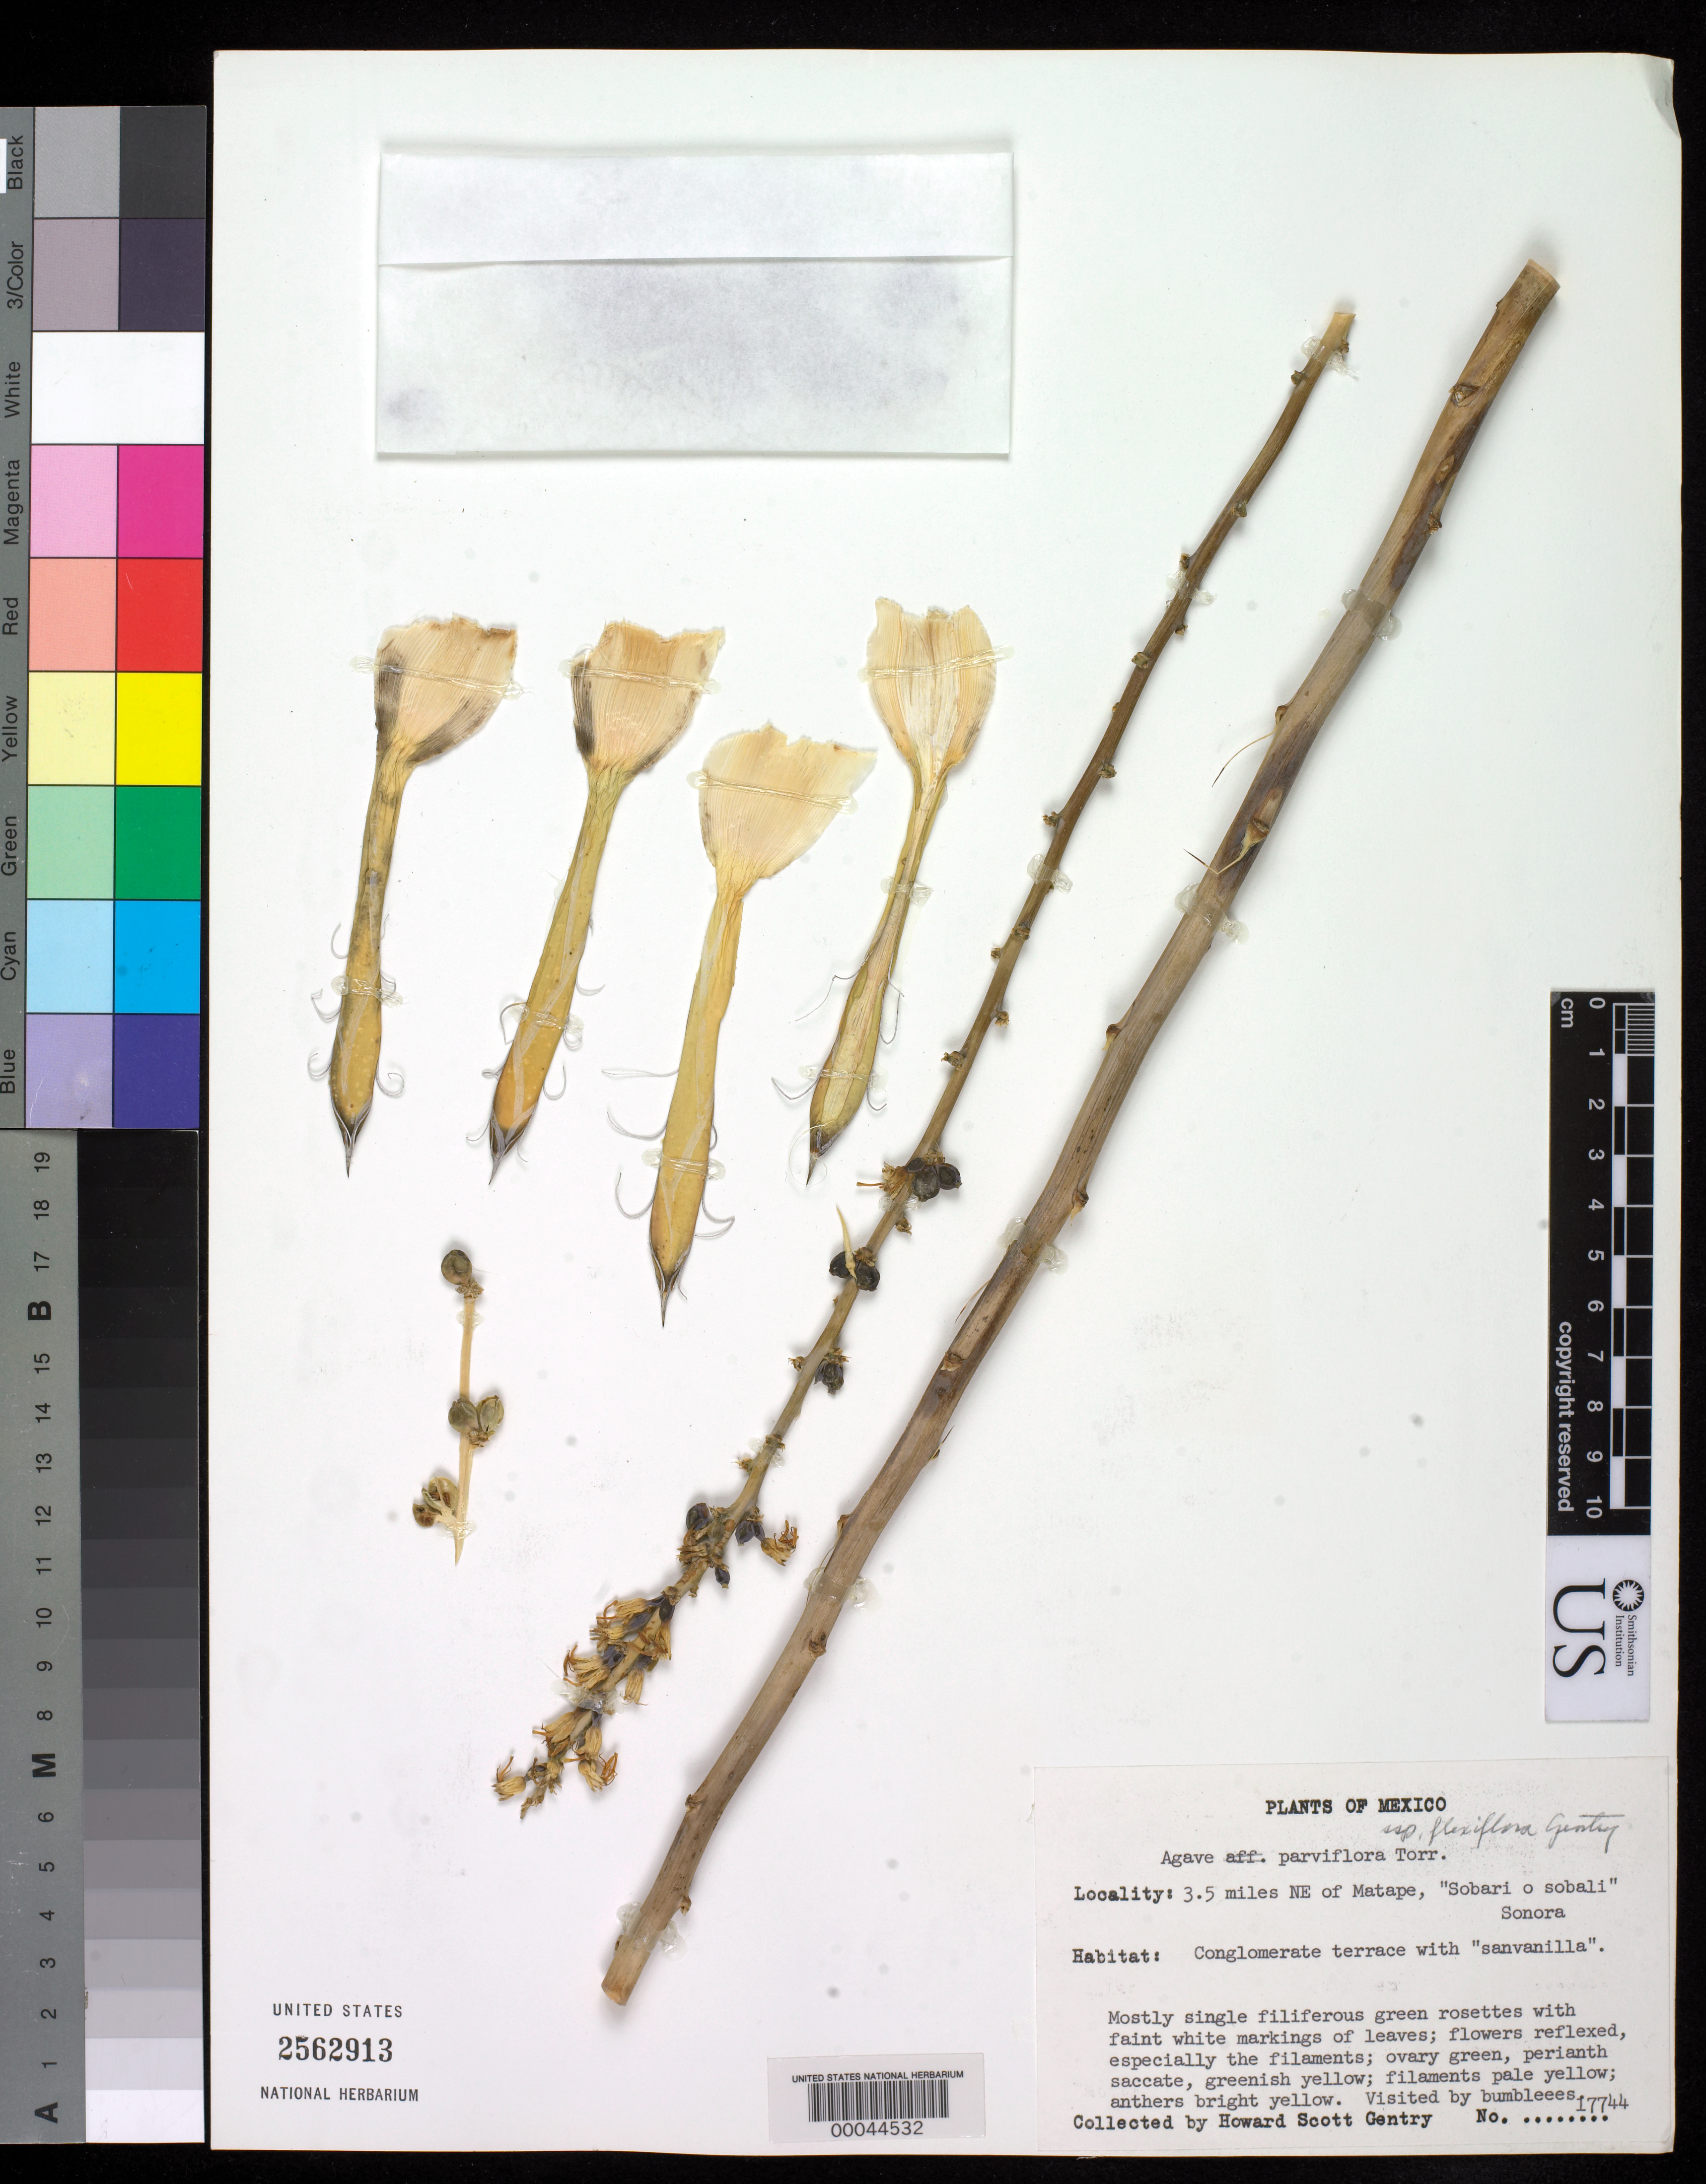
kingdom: Plantae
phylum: Tracheophyta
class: Liliopsida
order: Asparagales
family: Asparagaceae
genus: Agave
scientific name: Agave parviflora subsp. flexiflora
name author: Gentry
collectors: H. S. Gentry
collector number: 17744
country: Mexico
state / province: Sonora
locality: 3.5 mi NE of Matape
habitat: Conglomerate terrace with "sanvanilla"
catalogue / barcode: US 2562913